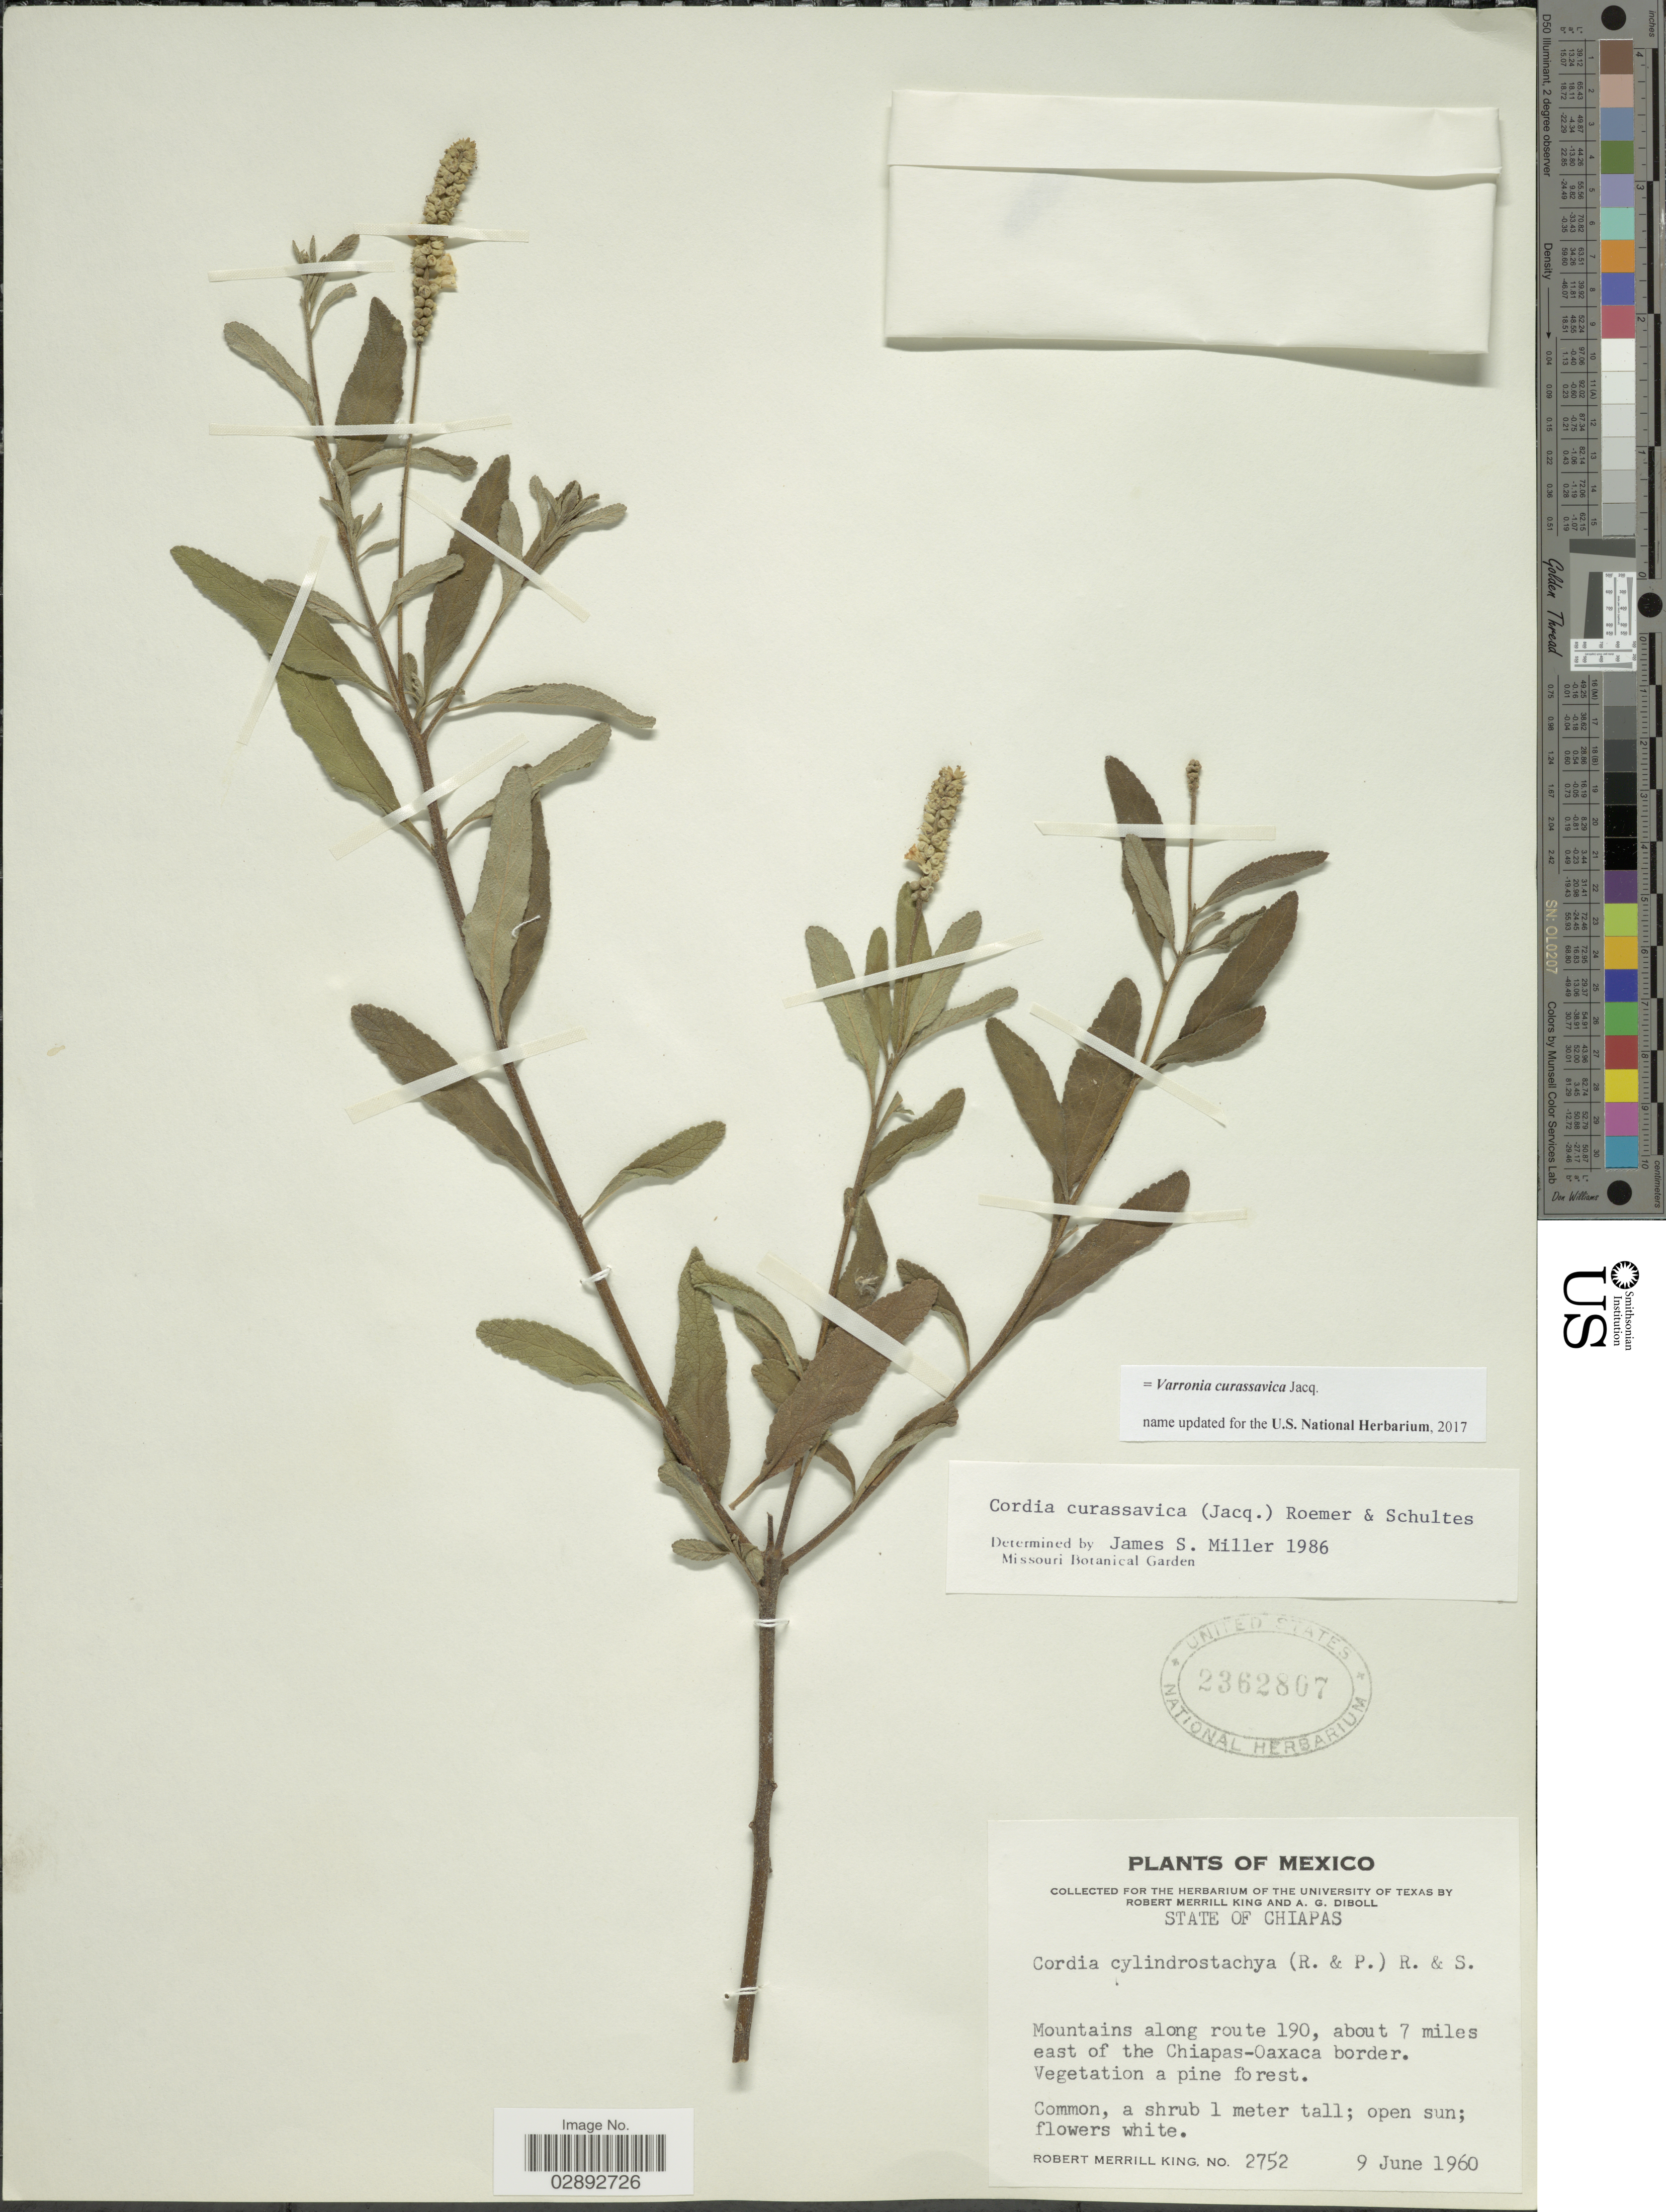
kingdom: Plantae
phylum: Tracheophyta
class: Magnoliopsida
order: Boraginales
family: Cordiaceae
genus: Varronia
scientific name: Varronia curassavica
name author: Jacq.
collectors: R. M. King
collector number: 2752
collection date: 1960-06-09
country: Mexico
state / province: Chiapas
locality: State of Chiapas. Mountains along route 190, about 7 miles east of the Chiapas-Oaxaca border.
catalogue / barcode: US 2362807